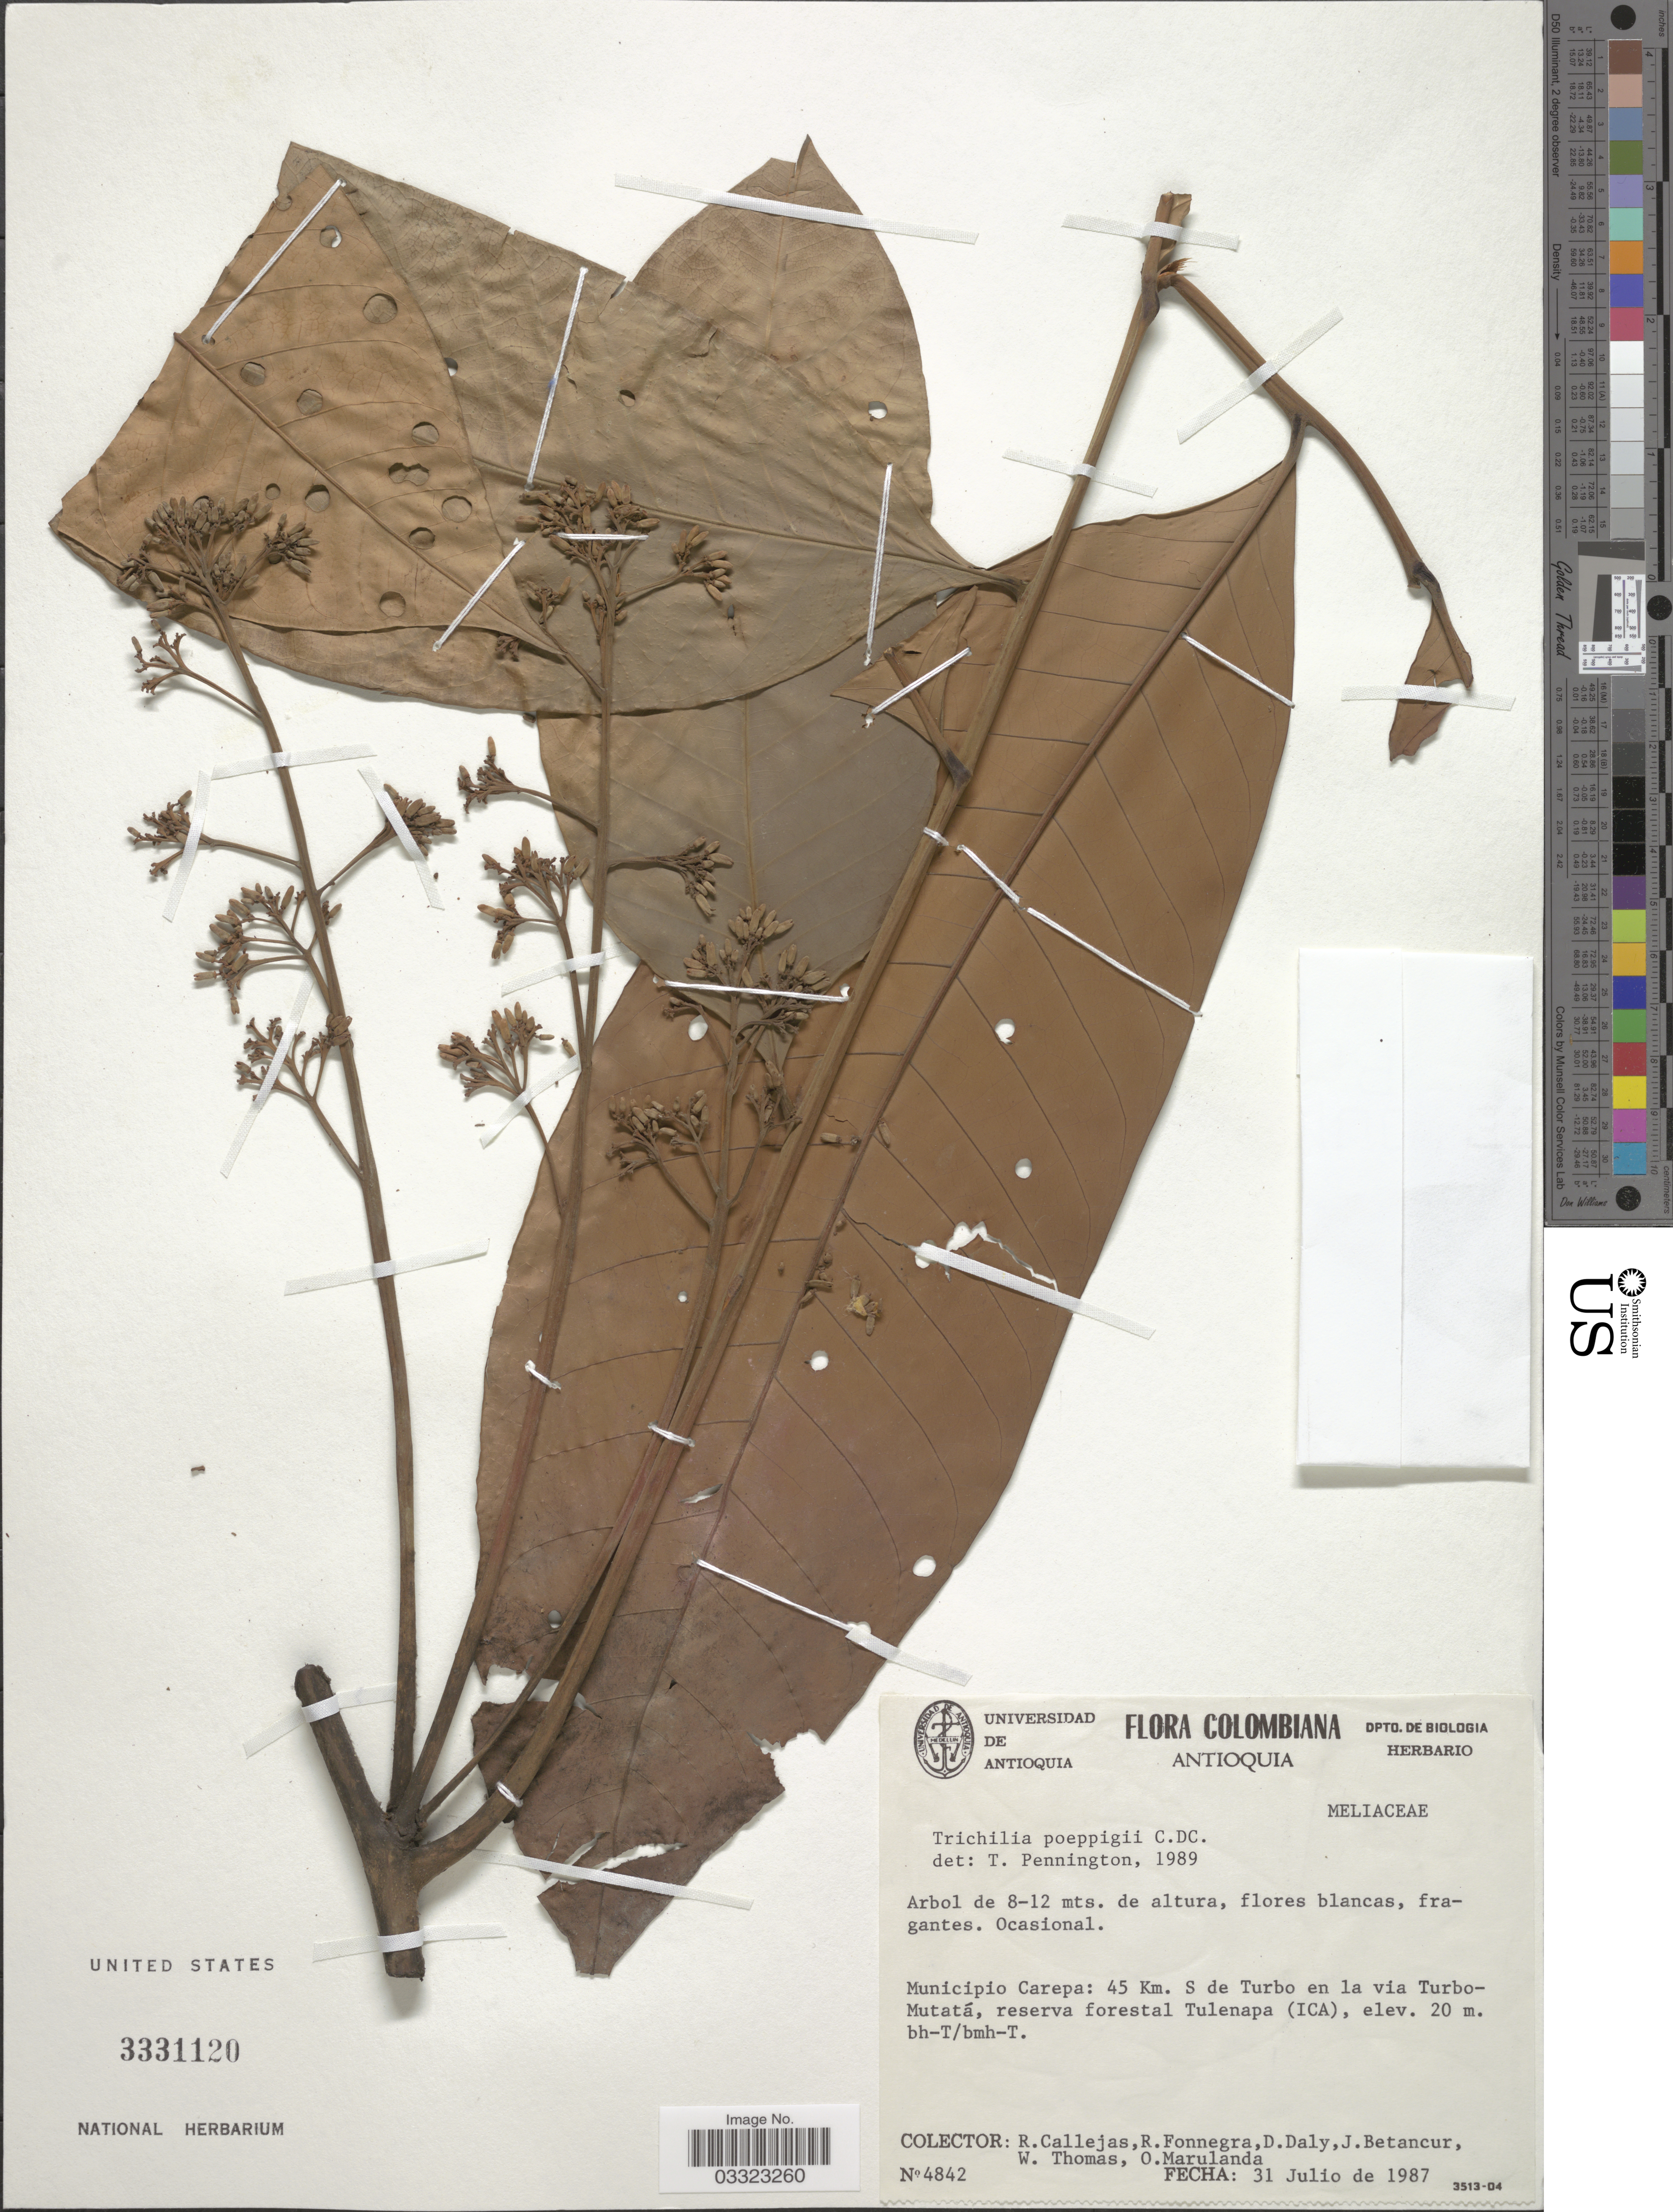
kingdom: Plantae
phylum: Tracheophyta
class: Magnoliopsida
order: Sapindales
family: Meliaceae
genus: Trichilia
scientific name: Trichilia poeppigii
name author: C. DC.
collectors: R. Callejas, R. Fonnegra, D. C. Daly, J. Betancur & et al.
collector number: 4842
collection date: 1987-07-31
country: Colombia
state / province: Antioquia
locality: Municipio Carepa: 45 KM. S de Turbo en la via Turbo-Mutatá, reserva forestal Tulenapa (ICA).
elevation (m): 20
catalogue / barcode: US 3331120